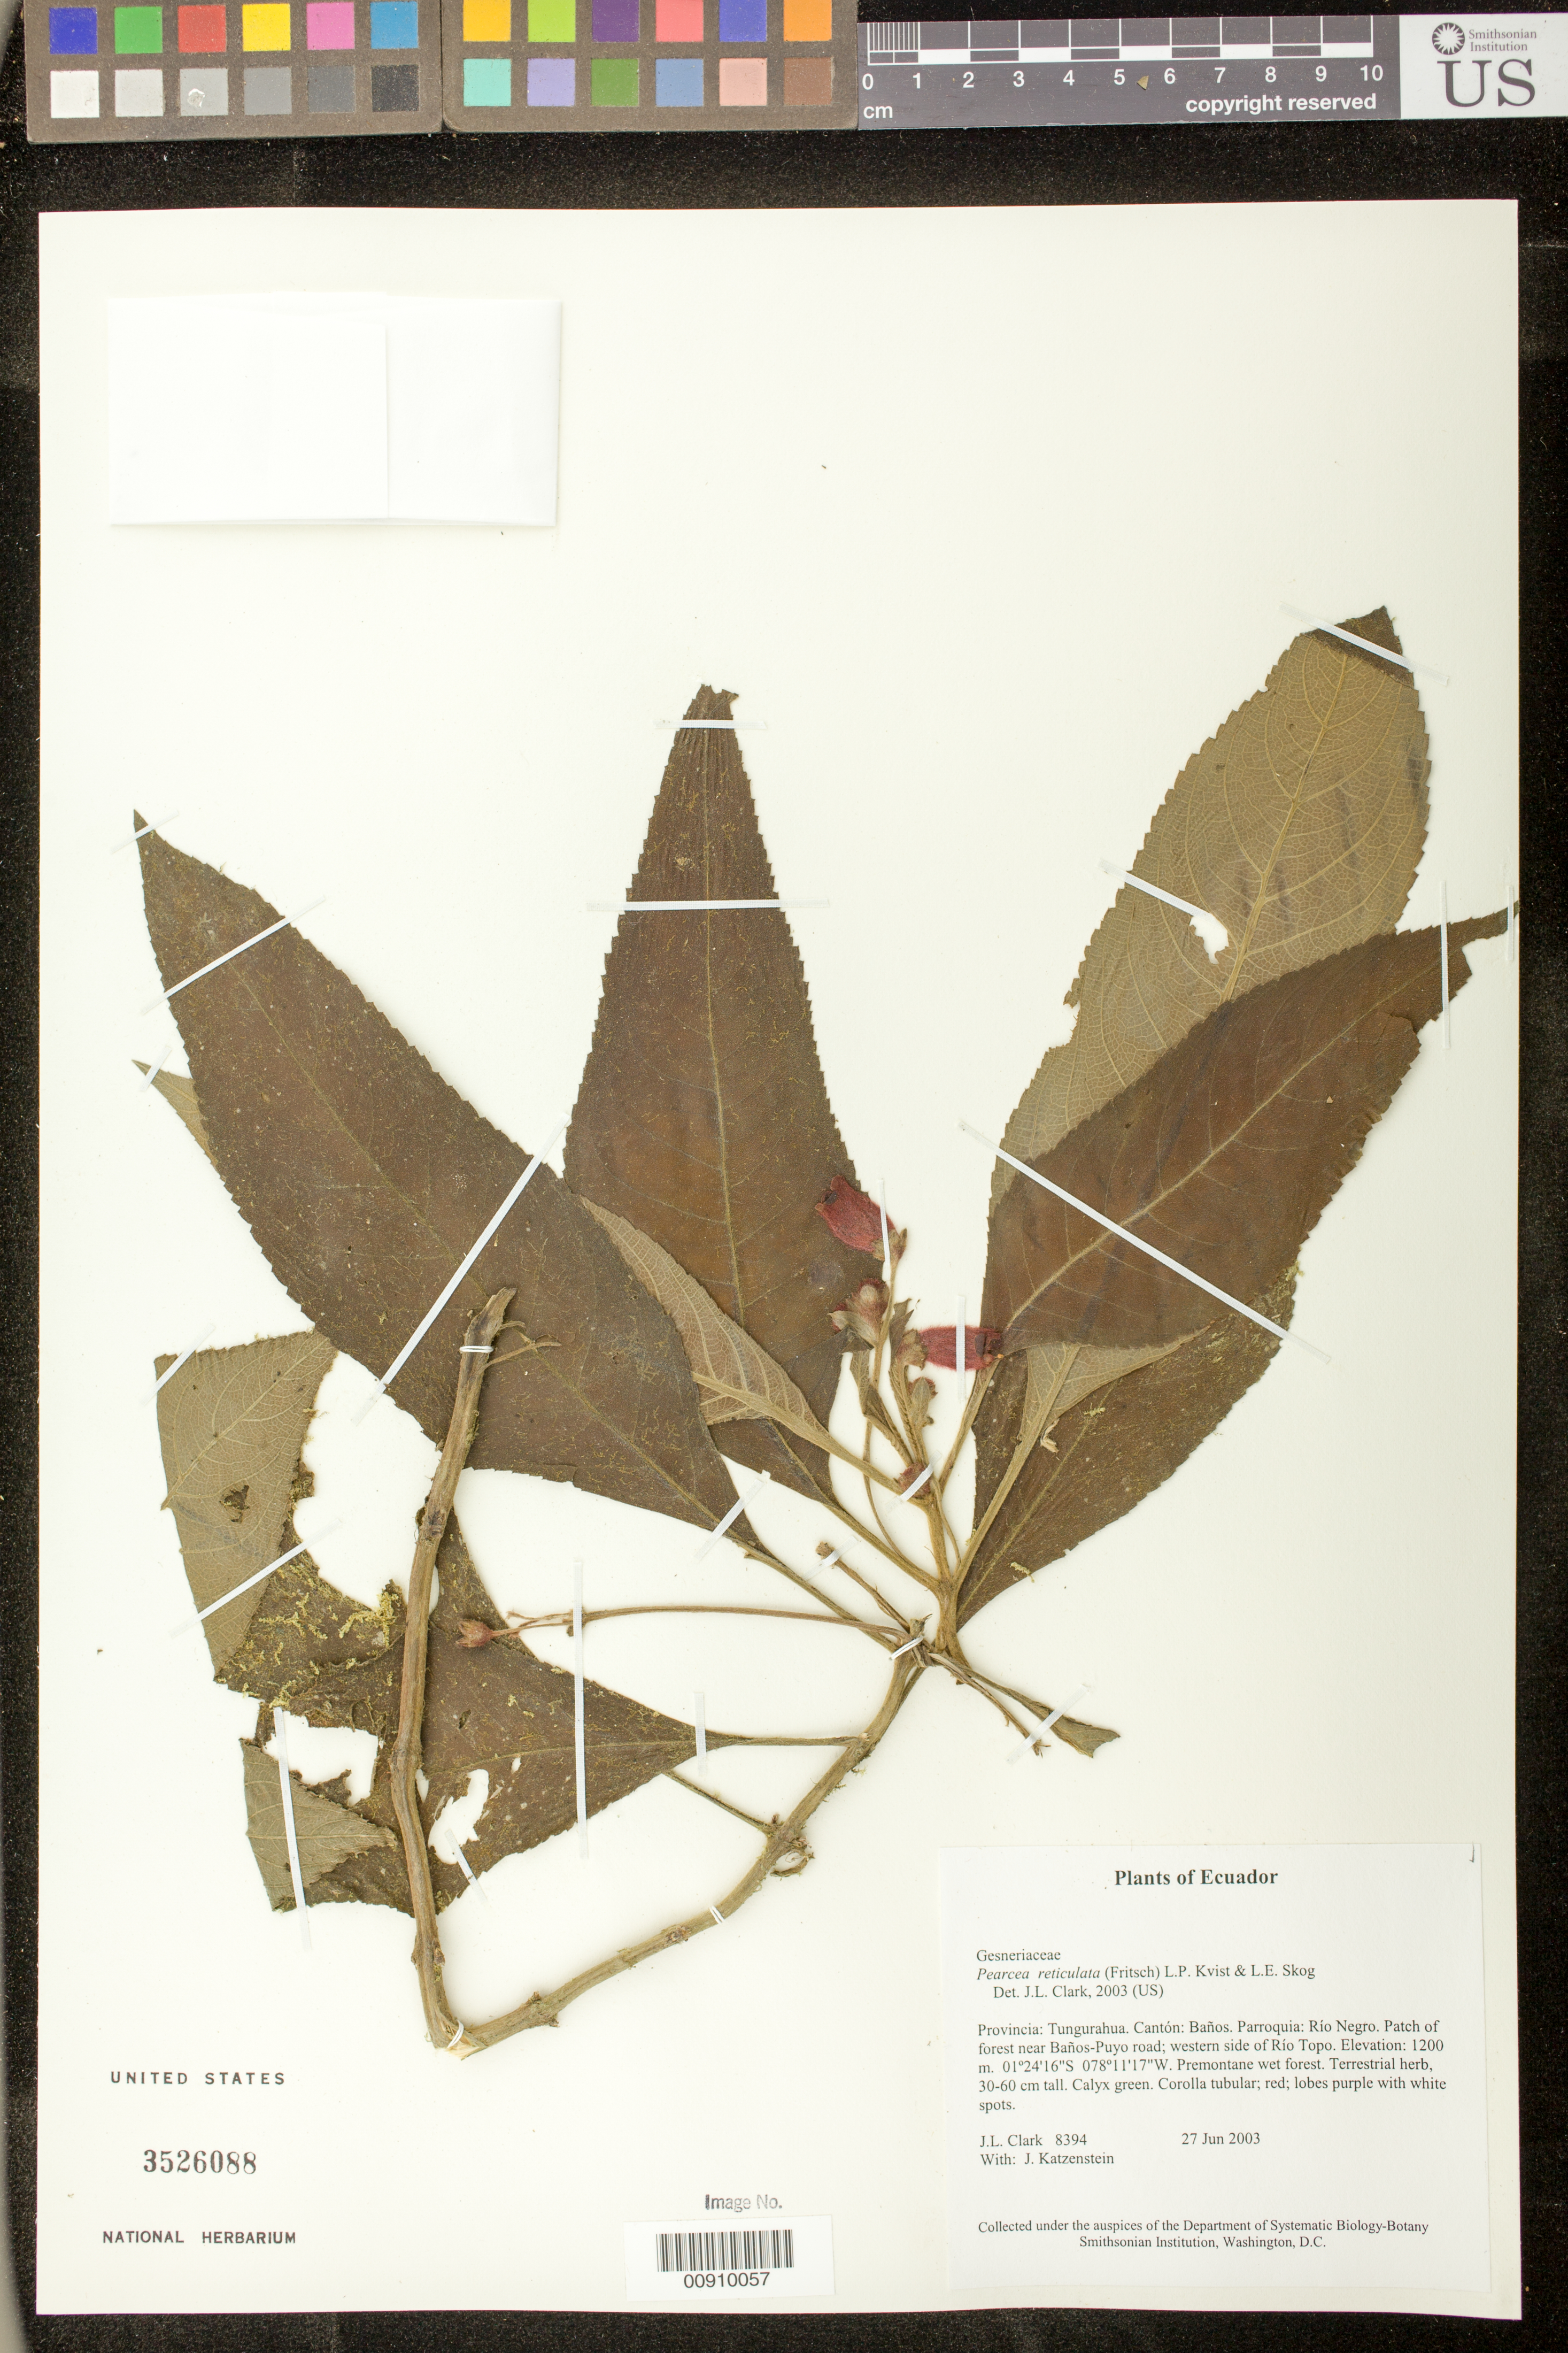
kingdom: Plantae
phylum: Tracheophyta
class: Magnoliopsida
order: Lamiales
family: Gesneriaceae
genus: Pearcea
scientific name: Pearcea reticulata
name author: (Fritsch) L.P. Kvist & L.E. Skog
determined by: Clark, J. L., (SEL), The Marie Selby Botanical Garden (UNITED STATES)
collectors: J. L. Clark & J. Katzenstein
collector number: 8394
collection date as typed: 27 Jun 2003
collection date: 2003-06-27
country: Ecuador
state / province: Tungurahua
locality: Baños. Parroquia: Río Negro. Patch of forest near Baños-Puyo road; western side of Río Topo.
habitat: Premontane wet forest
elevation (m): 1200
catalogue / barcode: US 3526088